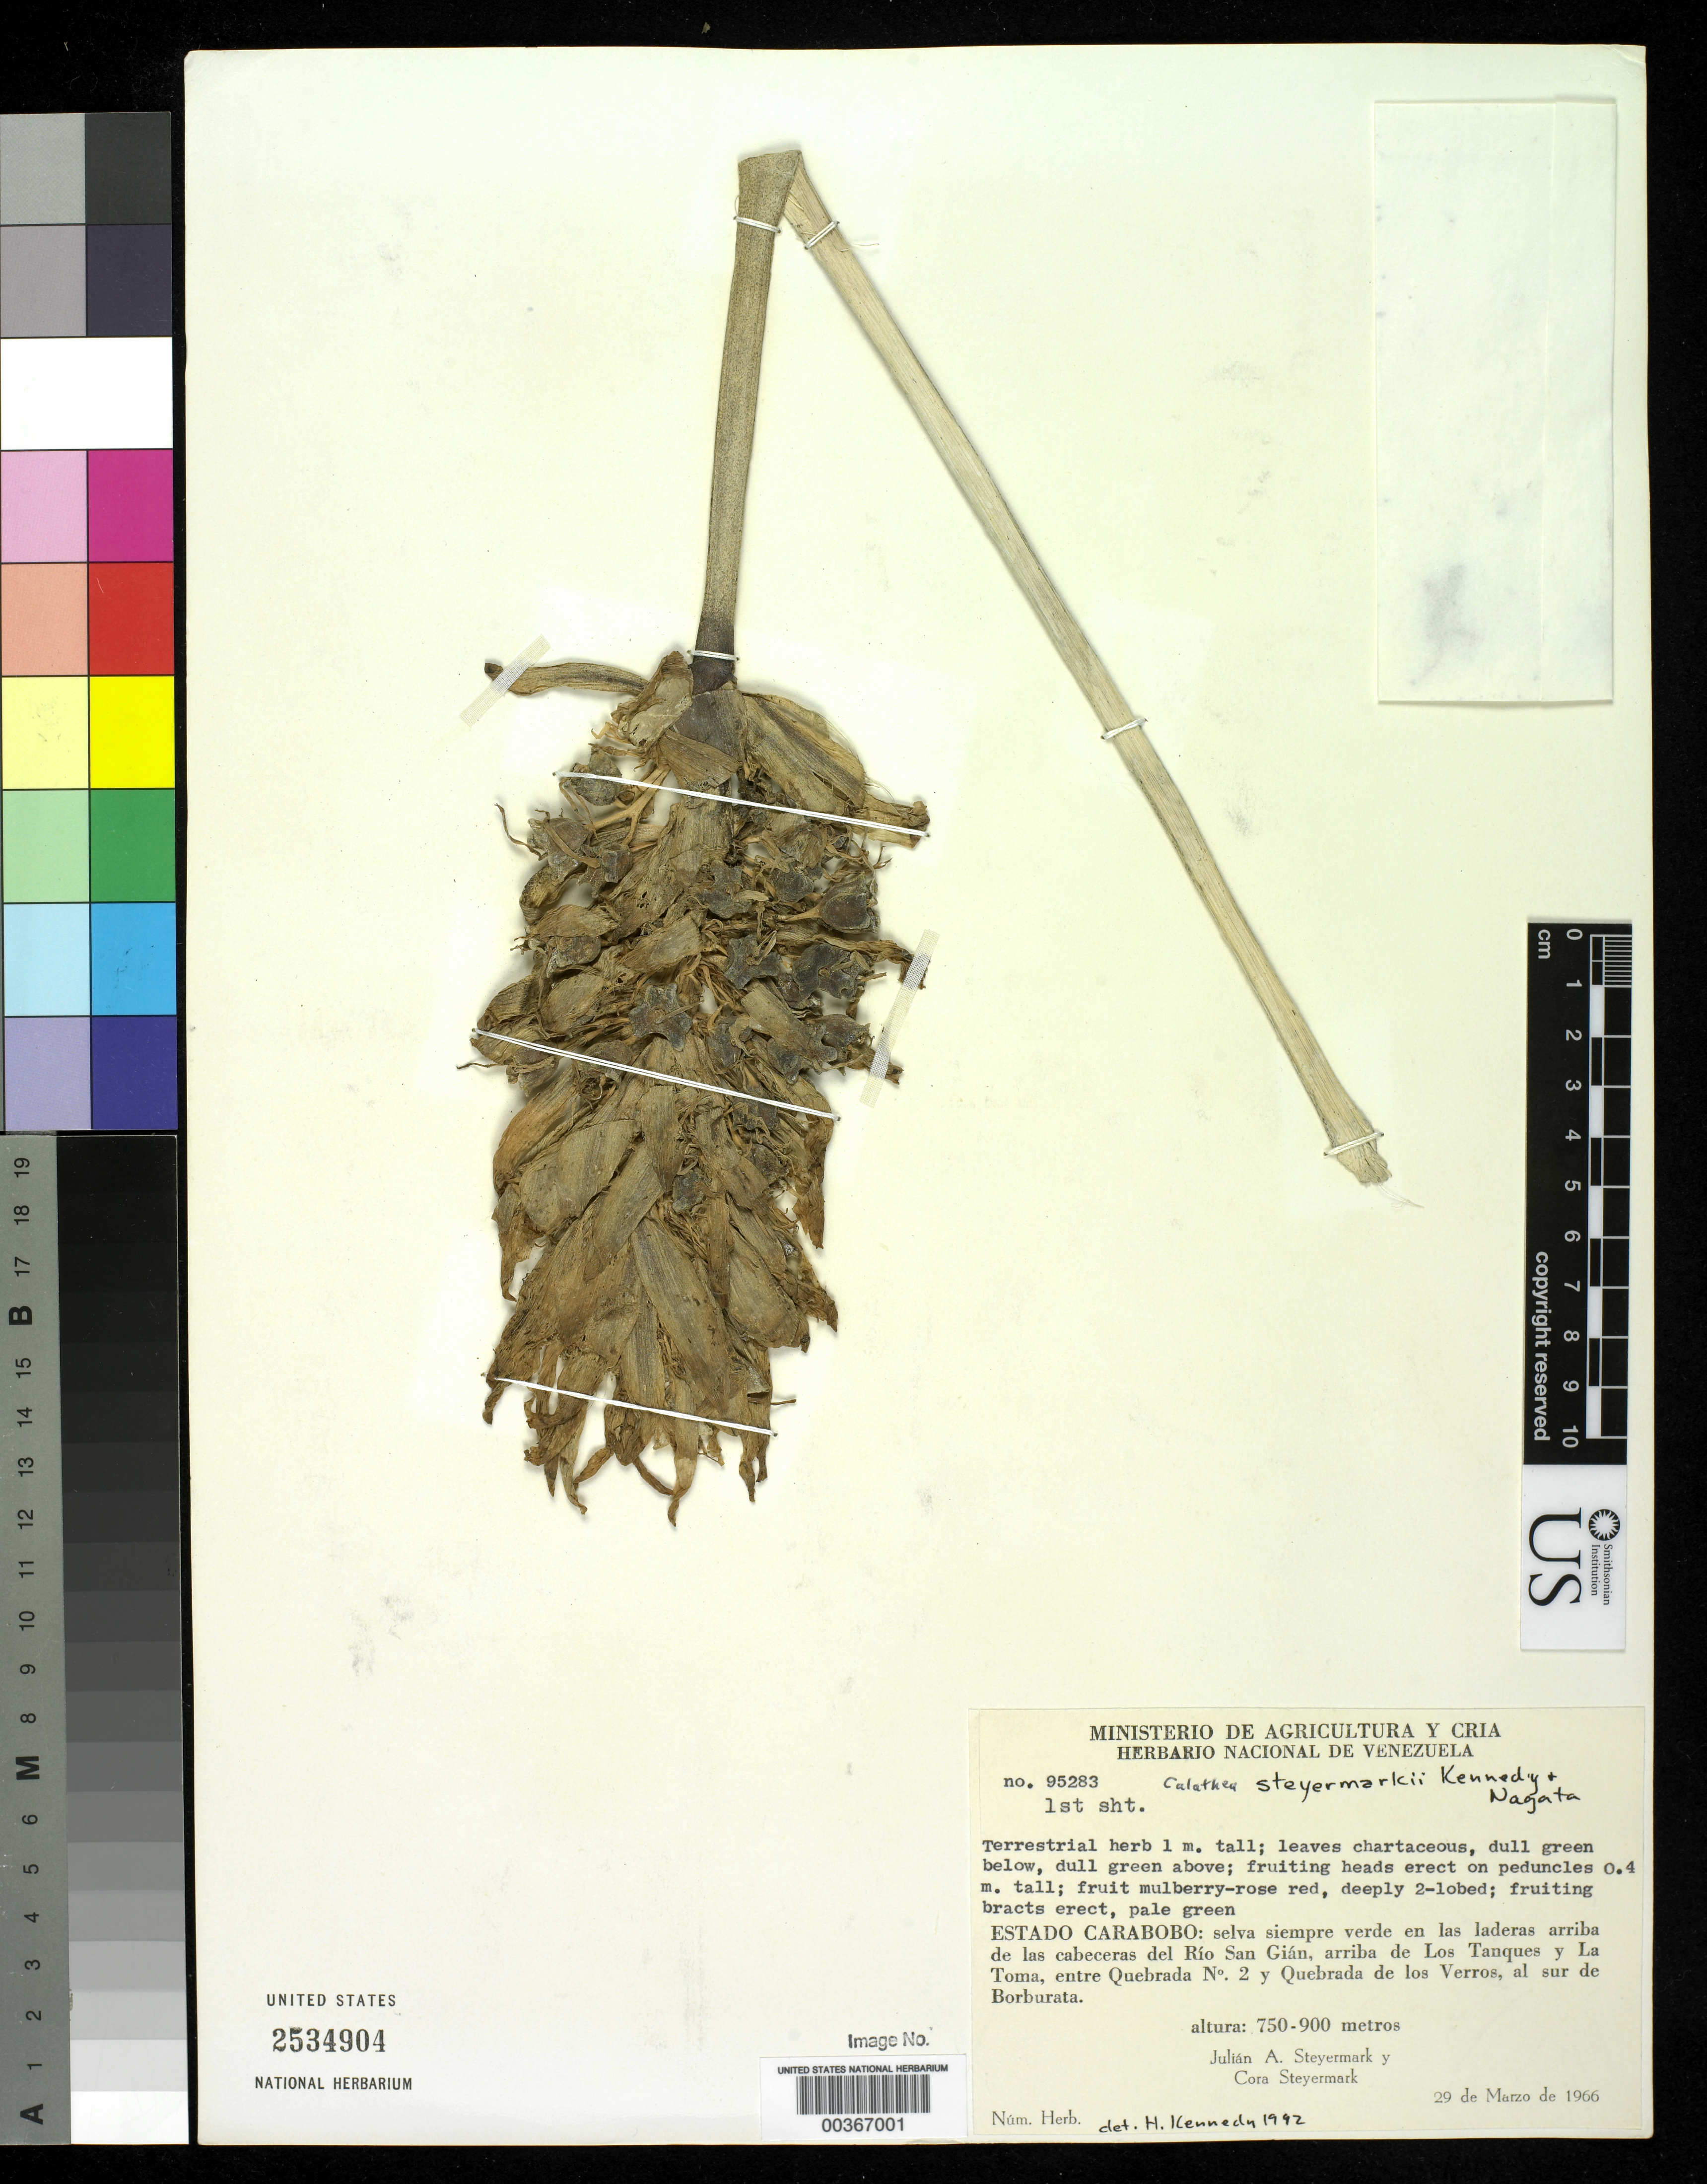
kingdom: Plantae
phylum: Tracheophyta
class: Liliopsida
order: Zingiberales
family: Marantaceae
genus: Goeppertia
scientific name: Goeppertia steyermarkii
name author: (H. Kenn. & Nagata) Borchs. & S. Suárez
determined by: Strong, M. T., (US), Smithsonian Institution - National Museum of Natural History (UNITED STATES)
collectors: J. Steyermark & C. Steyermark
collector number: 95283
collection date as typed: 29 Mar 1966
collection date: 1966-03-29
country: Venezuela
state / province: Carabobo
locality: Arriba de las cabeceras del rio san gian, arriba de los tanques y la toma, ...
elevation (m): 750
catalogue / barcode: US 2534904